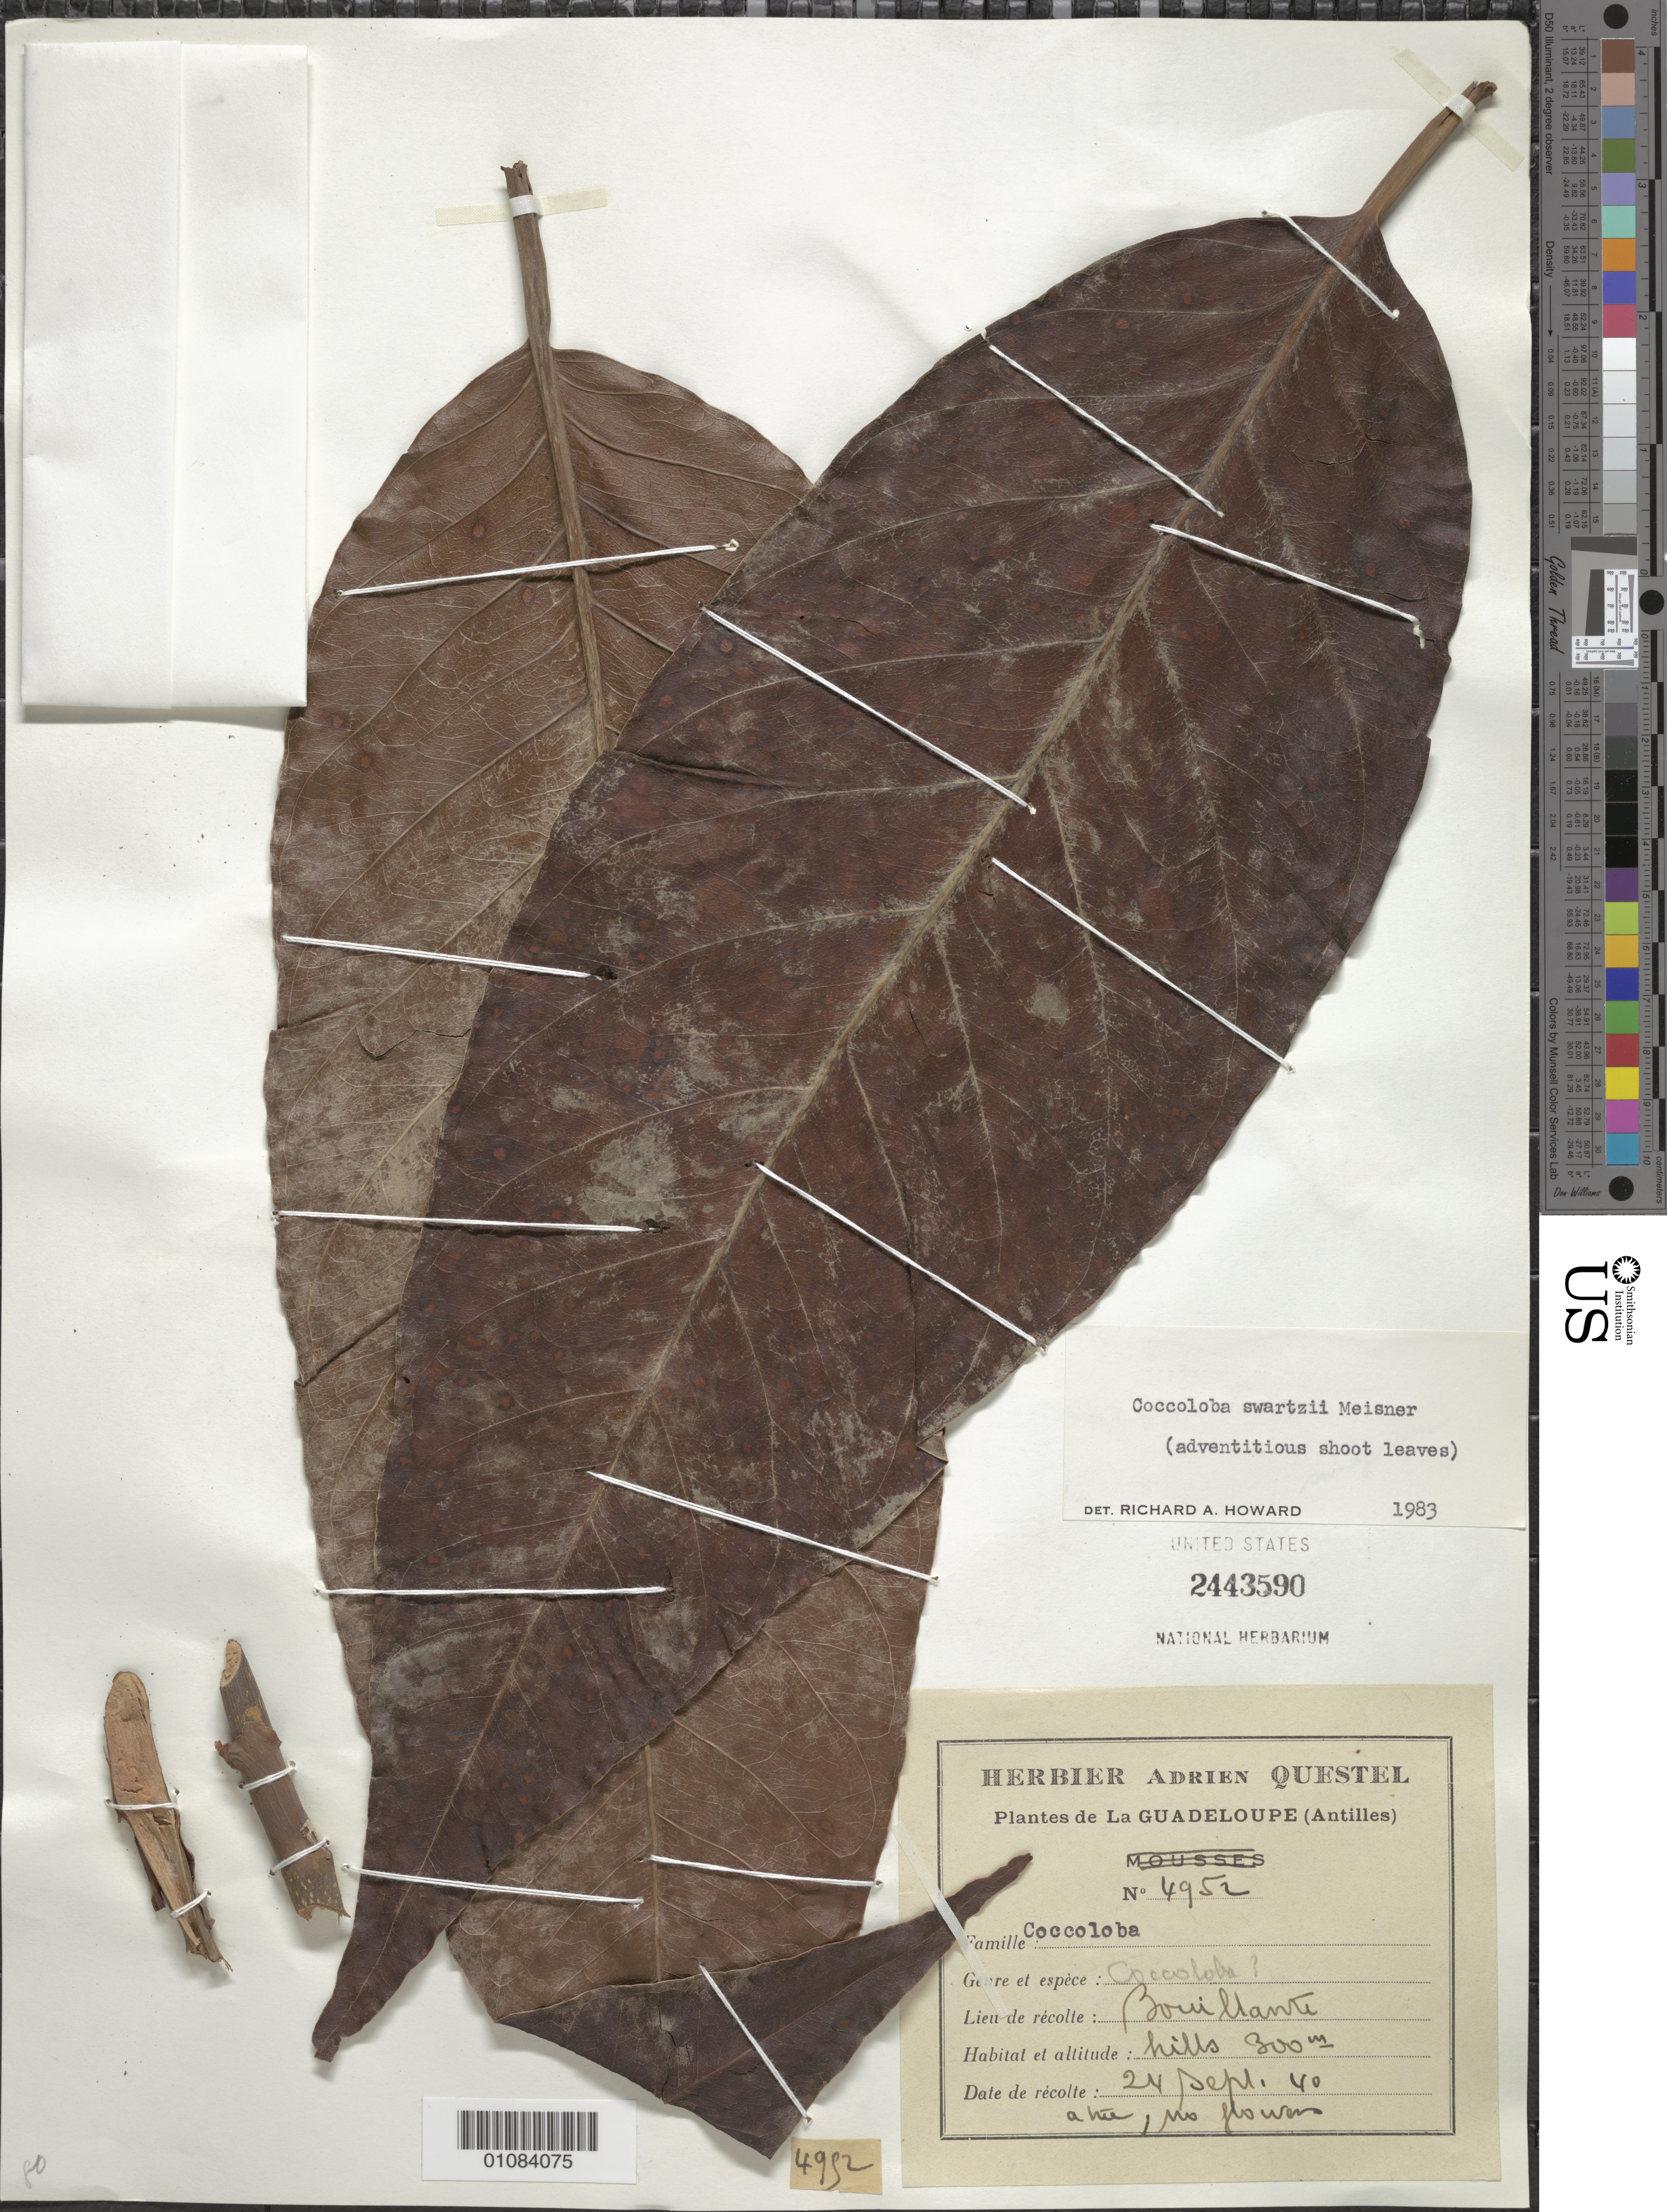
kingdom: Plantae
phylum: Tracheophyta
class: Magnoliopsida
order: Caryophyllales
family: Polygonaceae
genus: Coccoloba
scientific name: Coccoloba swartzii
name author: Meisn.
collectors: A. Questel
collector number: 4952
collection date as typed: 24 Sep 1940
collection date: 1940-09-24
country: Guadeloupe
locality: Boui Plante(?) hills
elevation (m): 300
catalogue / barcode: US 2443590